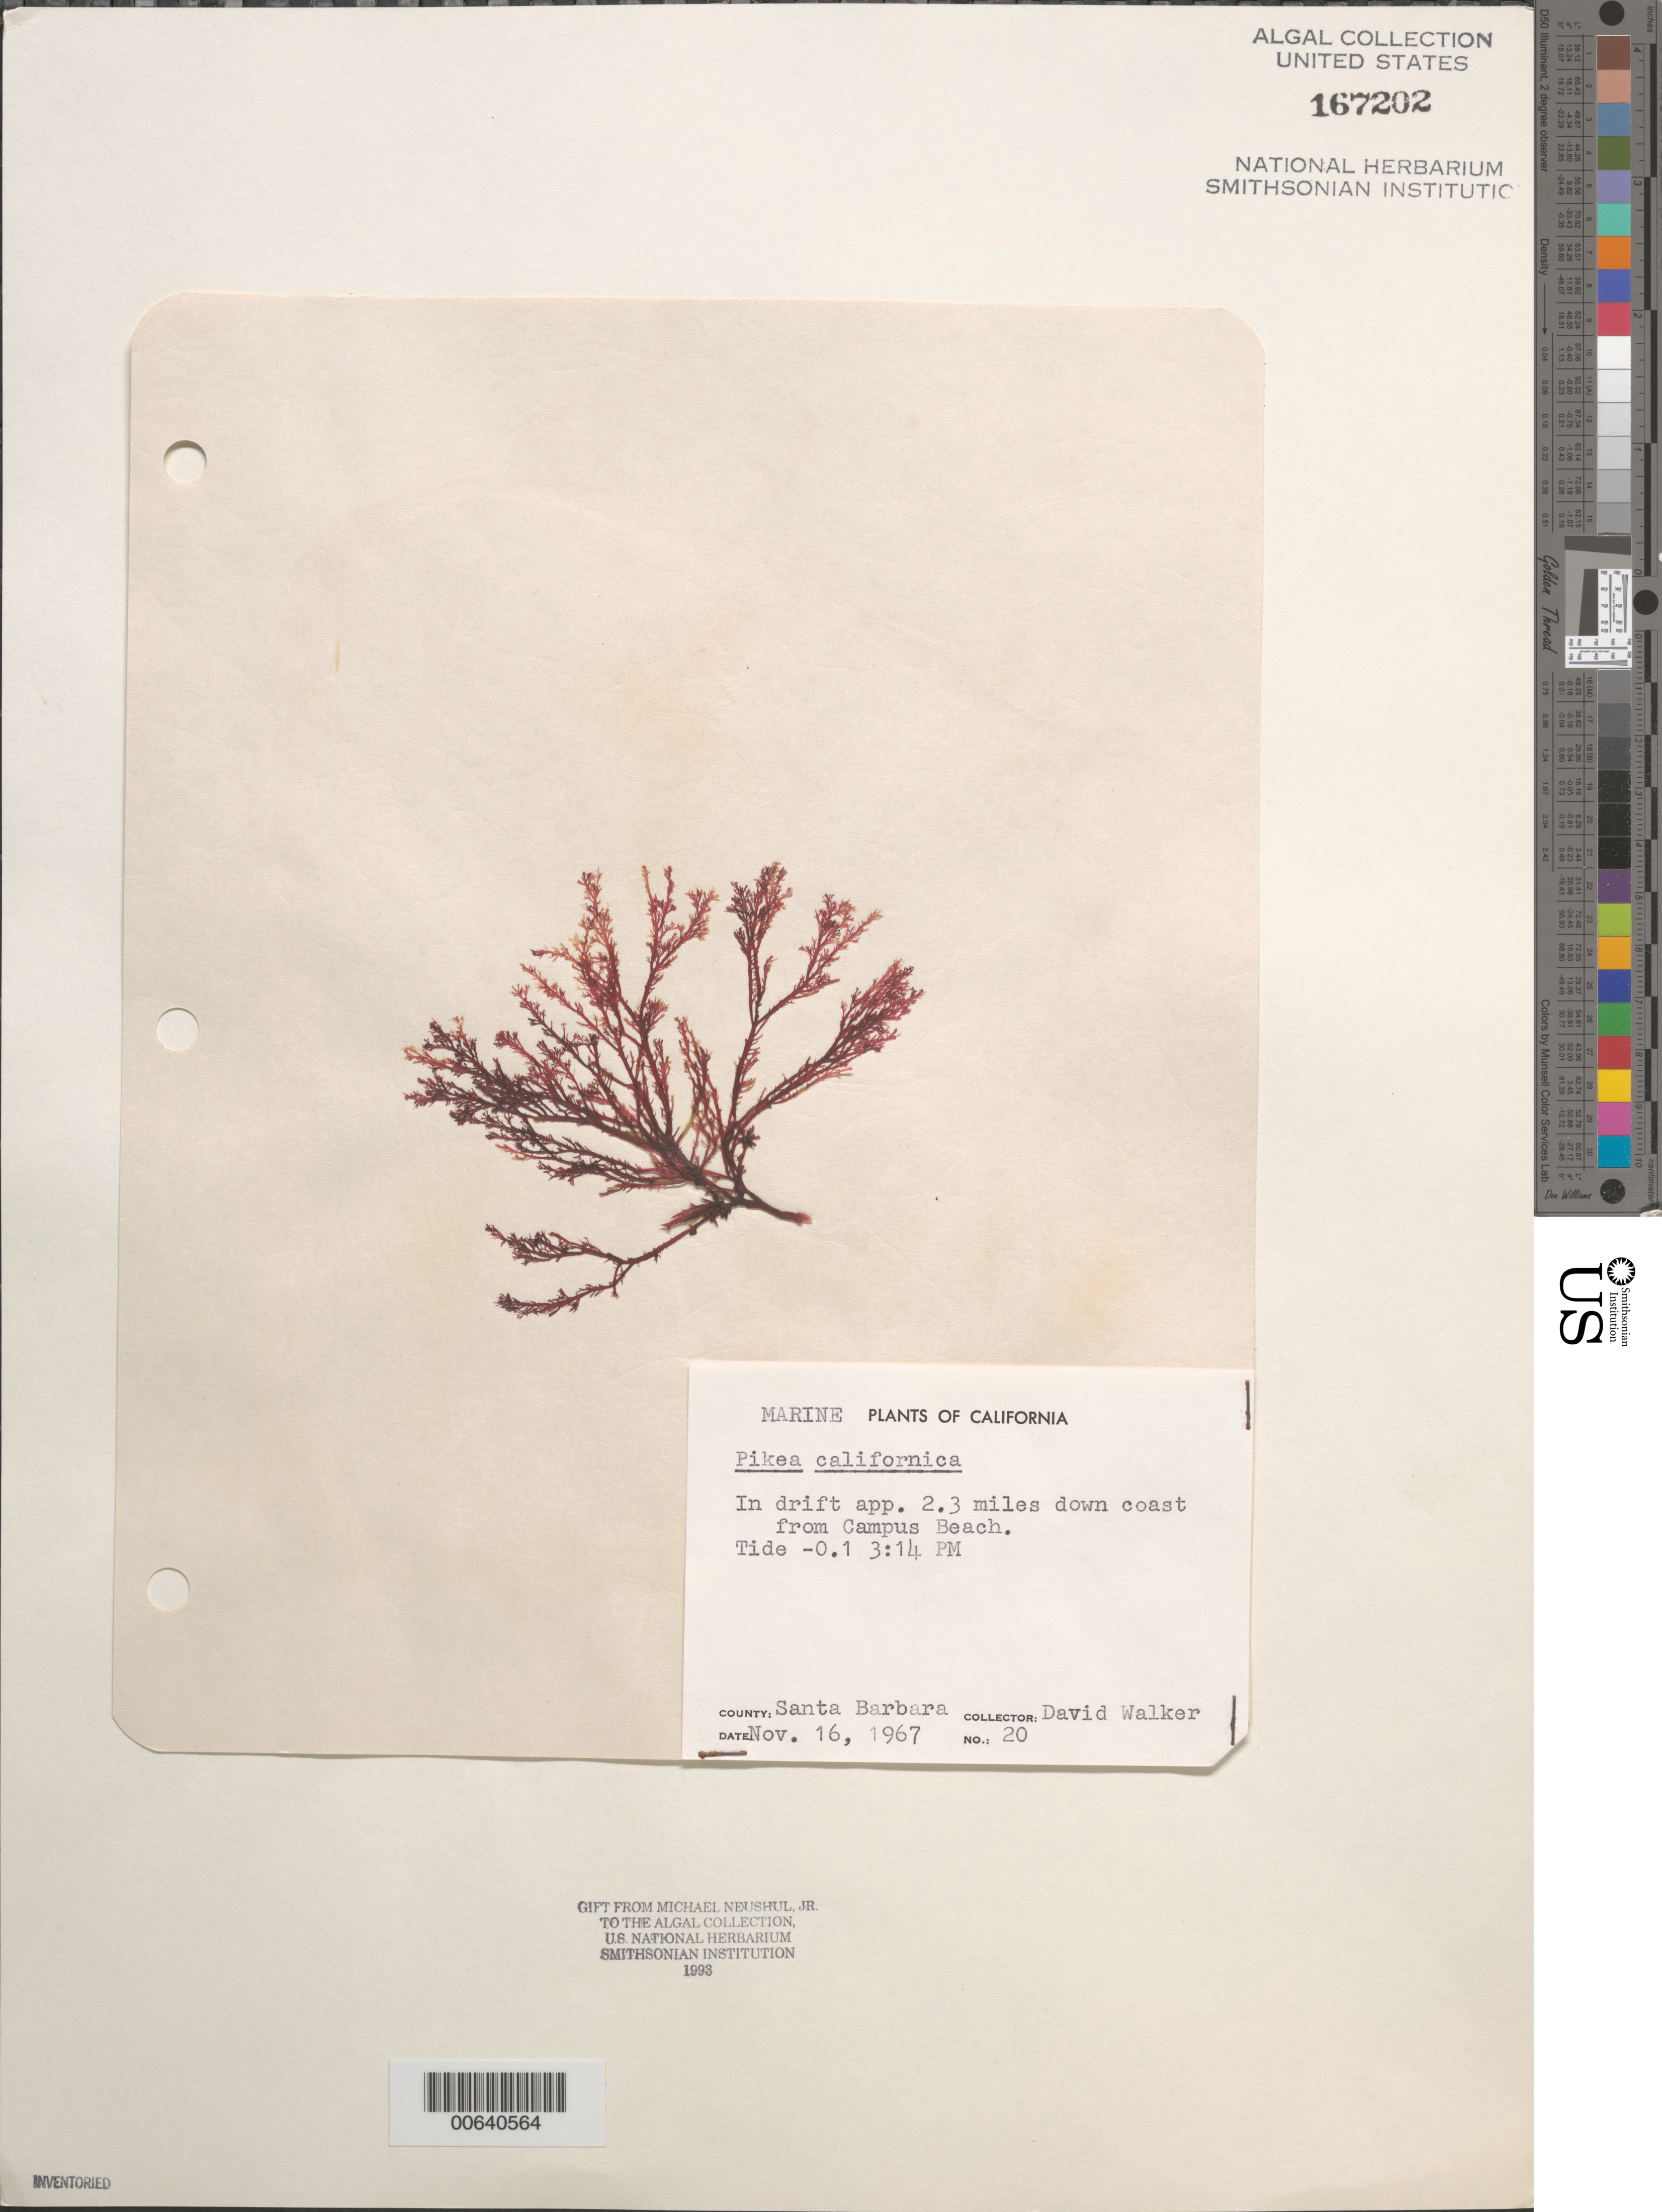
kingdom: Plantae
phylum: Rhodophyta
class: Florideophyceae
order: Gigartinales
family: Dumontiaceae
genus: Pikea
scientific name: Pikea californica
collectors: D. Walker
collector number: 20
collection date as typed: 16 Nov 1967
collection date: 1967-11-16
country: United States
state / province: California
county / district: Santa Barbara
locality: Ca. 2.3 miles down coast from Campus Beach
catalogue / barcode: US 167202